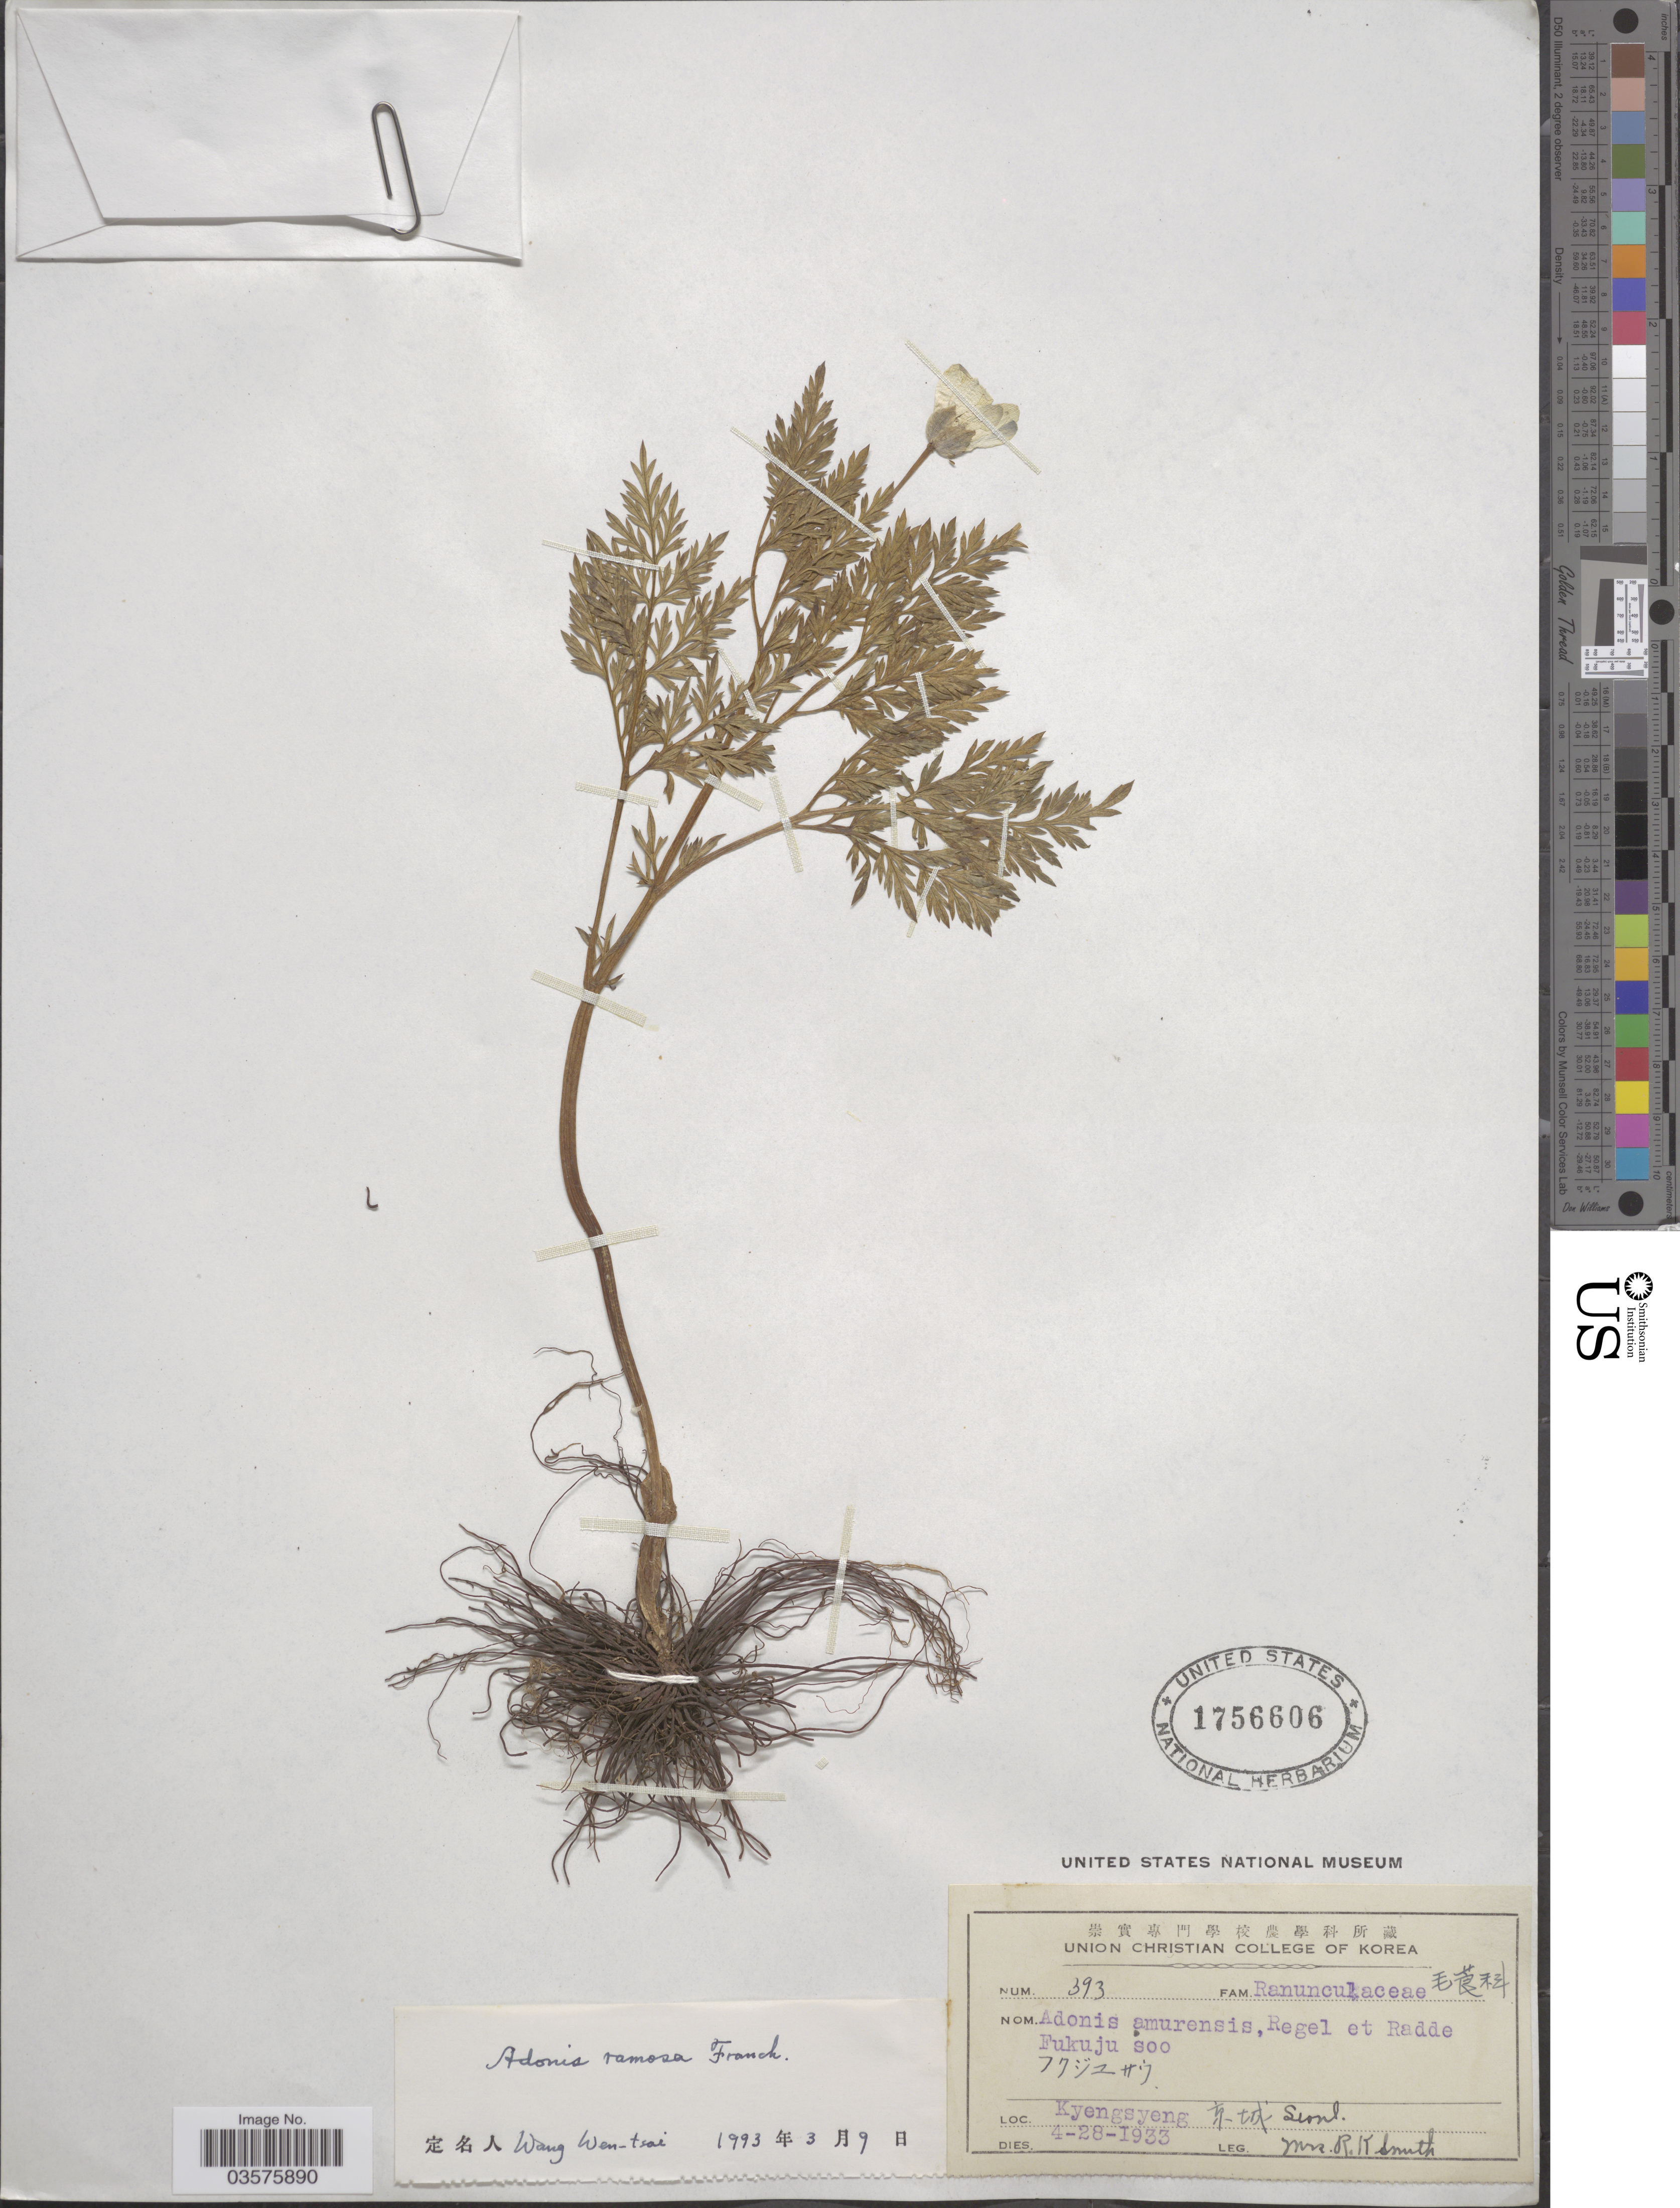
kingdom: Plantae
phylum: Tracheophyta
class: Magnoliopsida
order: Ranunculales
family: Ranunculaceae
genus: Adonis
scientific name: Adonis ramosa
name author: Franch.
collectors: R. Smith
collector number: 393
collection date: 1933-04-28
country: South Korea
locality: Kyengsyeng [Foreign script] Seoul.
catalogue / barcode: US 1756606